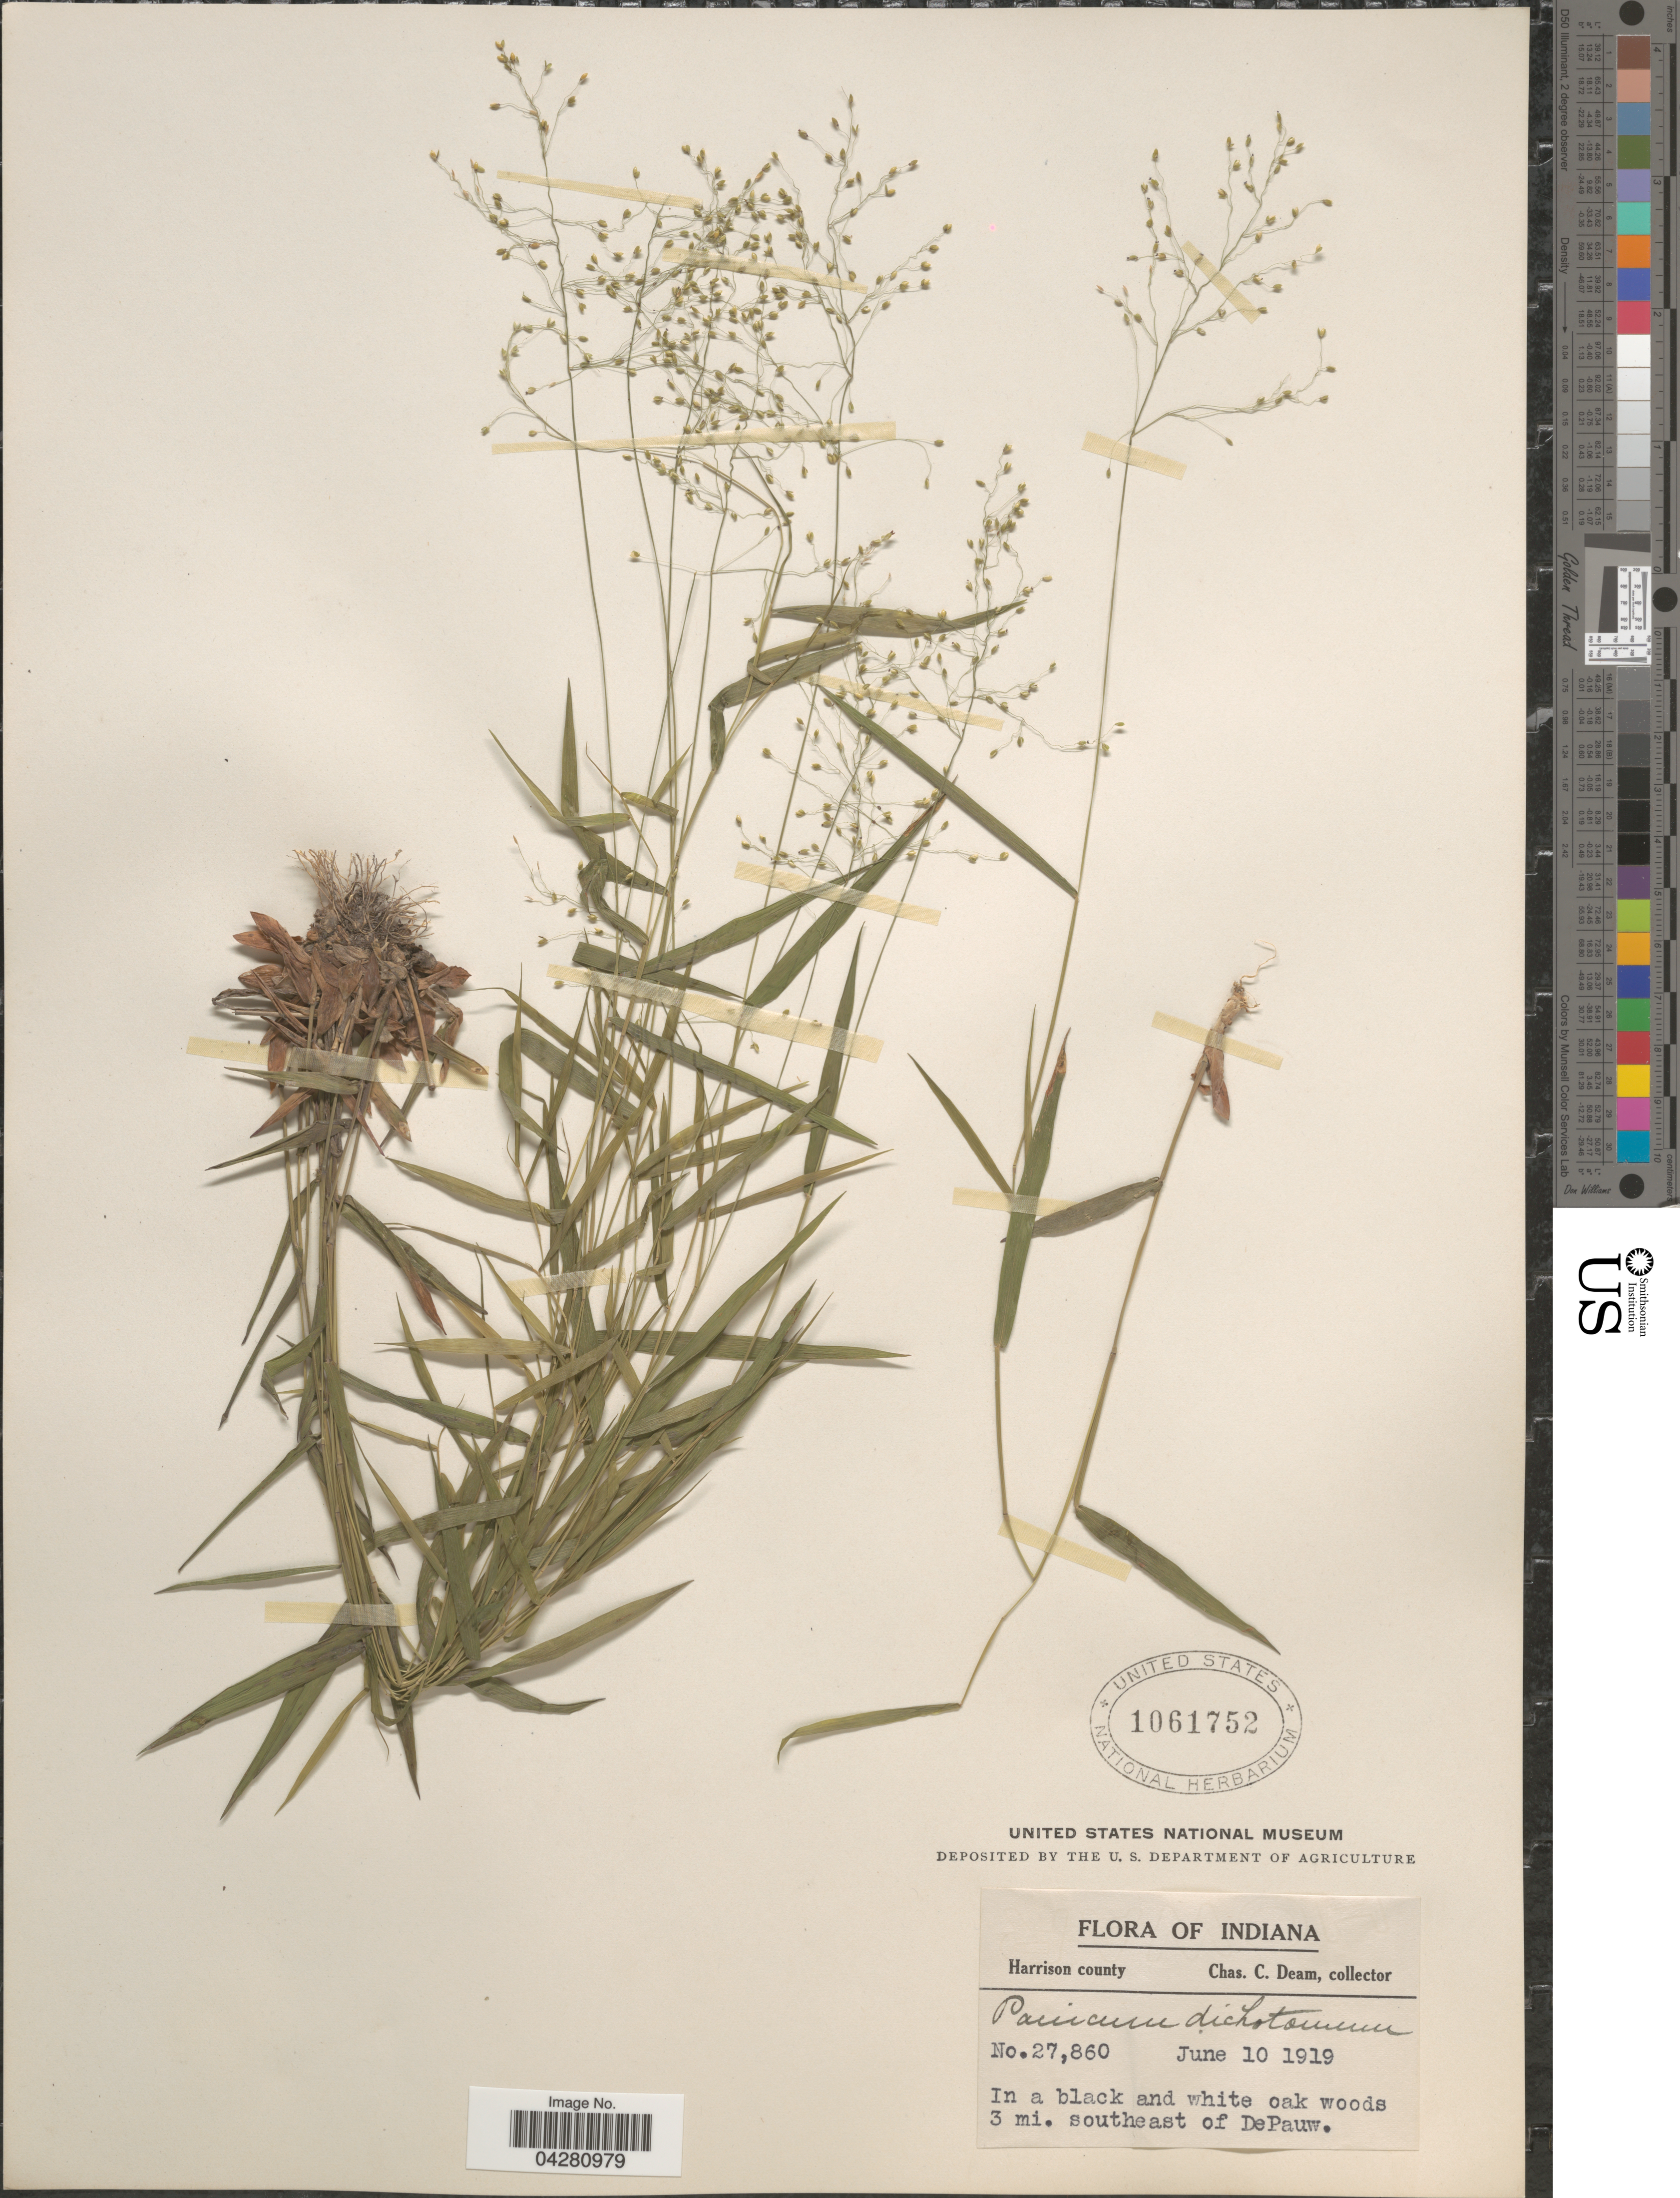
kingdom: Plantae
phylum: Tracheophyta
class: Liliopsida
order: Poales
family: Poaceae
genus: Dichanthelium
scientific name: Dichanthelium dichotomum var. dichotomum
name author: (L.) Gould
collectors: C. C. Deam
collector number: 27860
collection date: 1919-06-10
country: United States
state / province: Indiana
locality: Harrison county. In a black and white oak woods 3 mi. southeast of DePauw.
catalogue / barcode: US 1061752